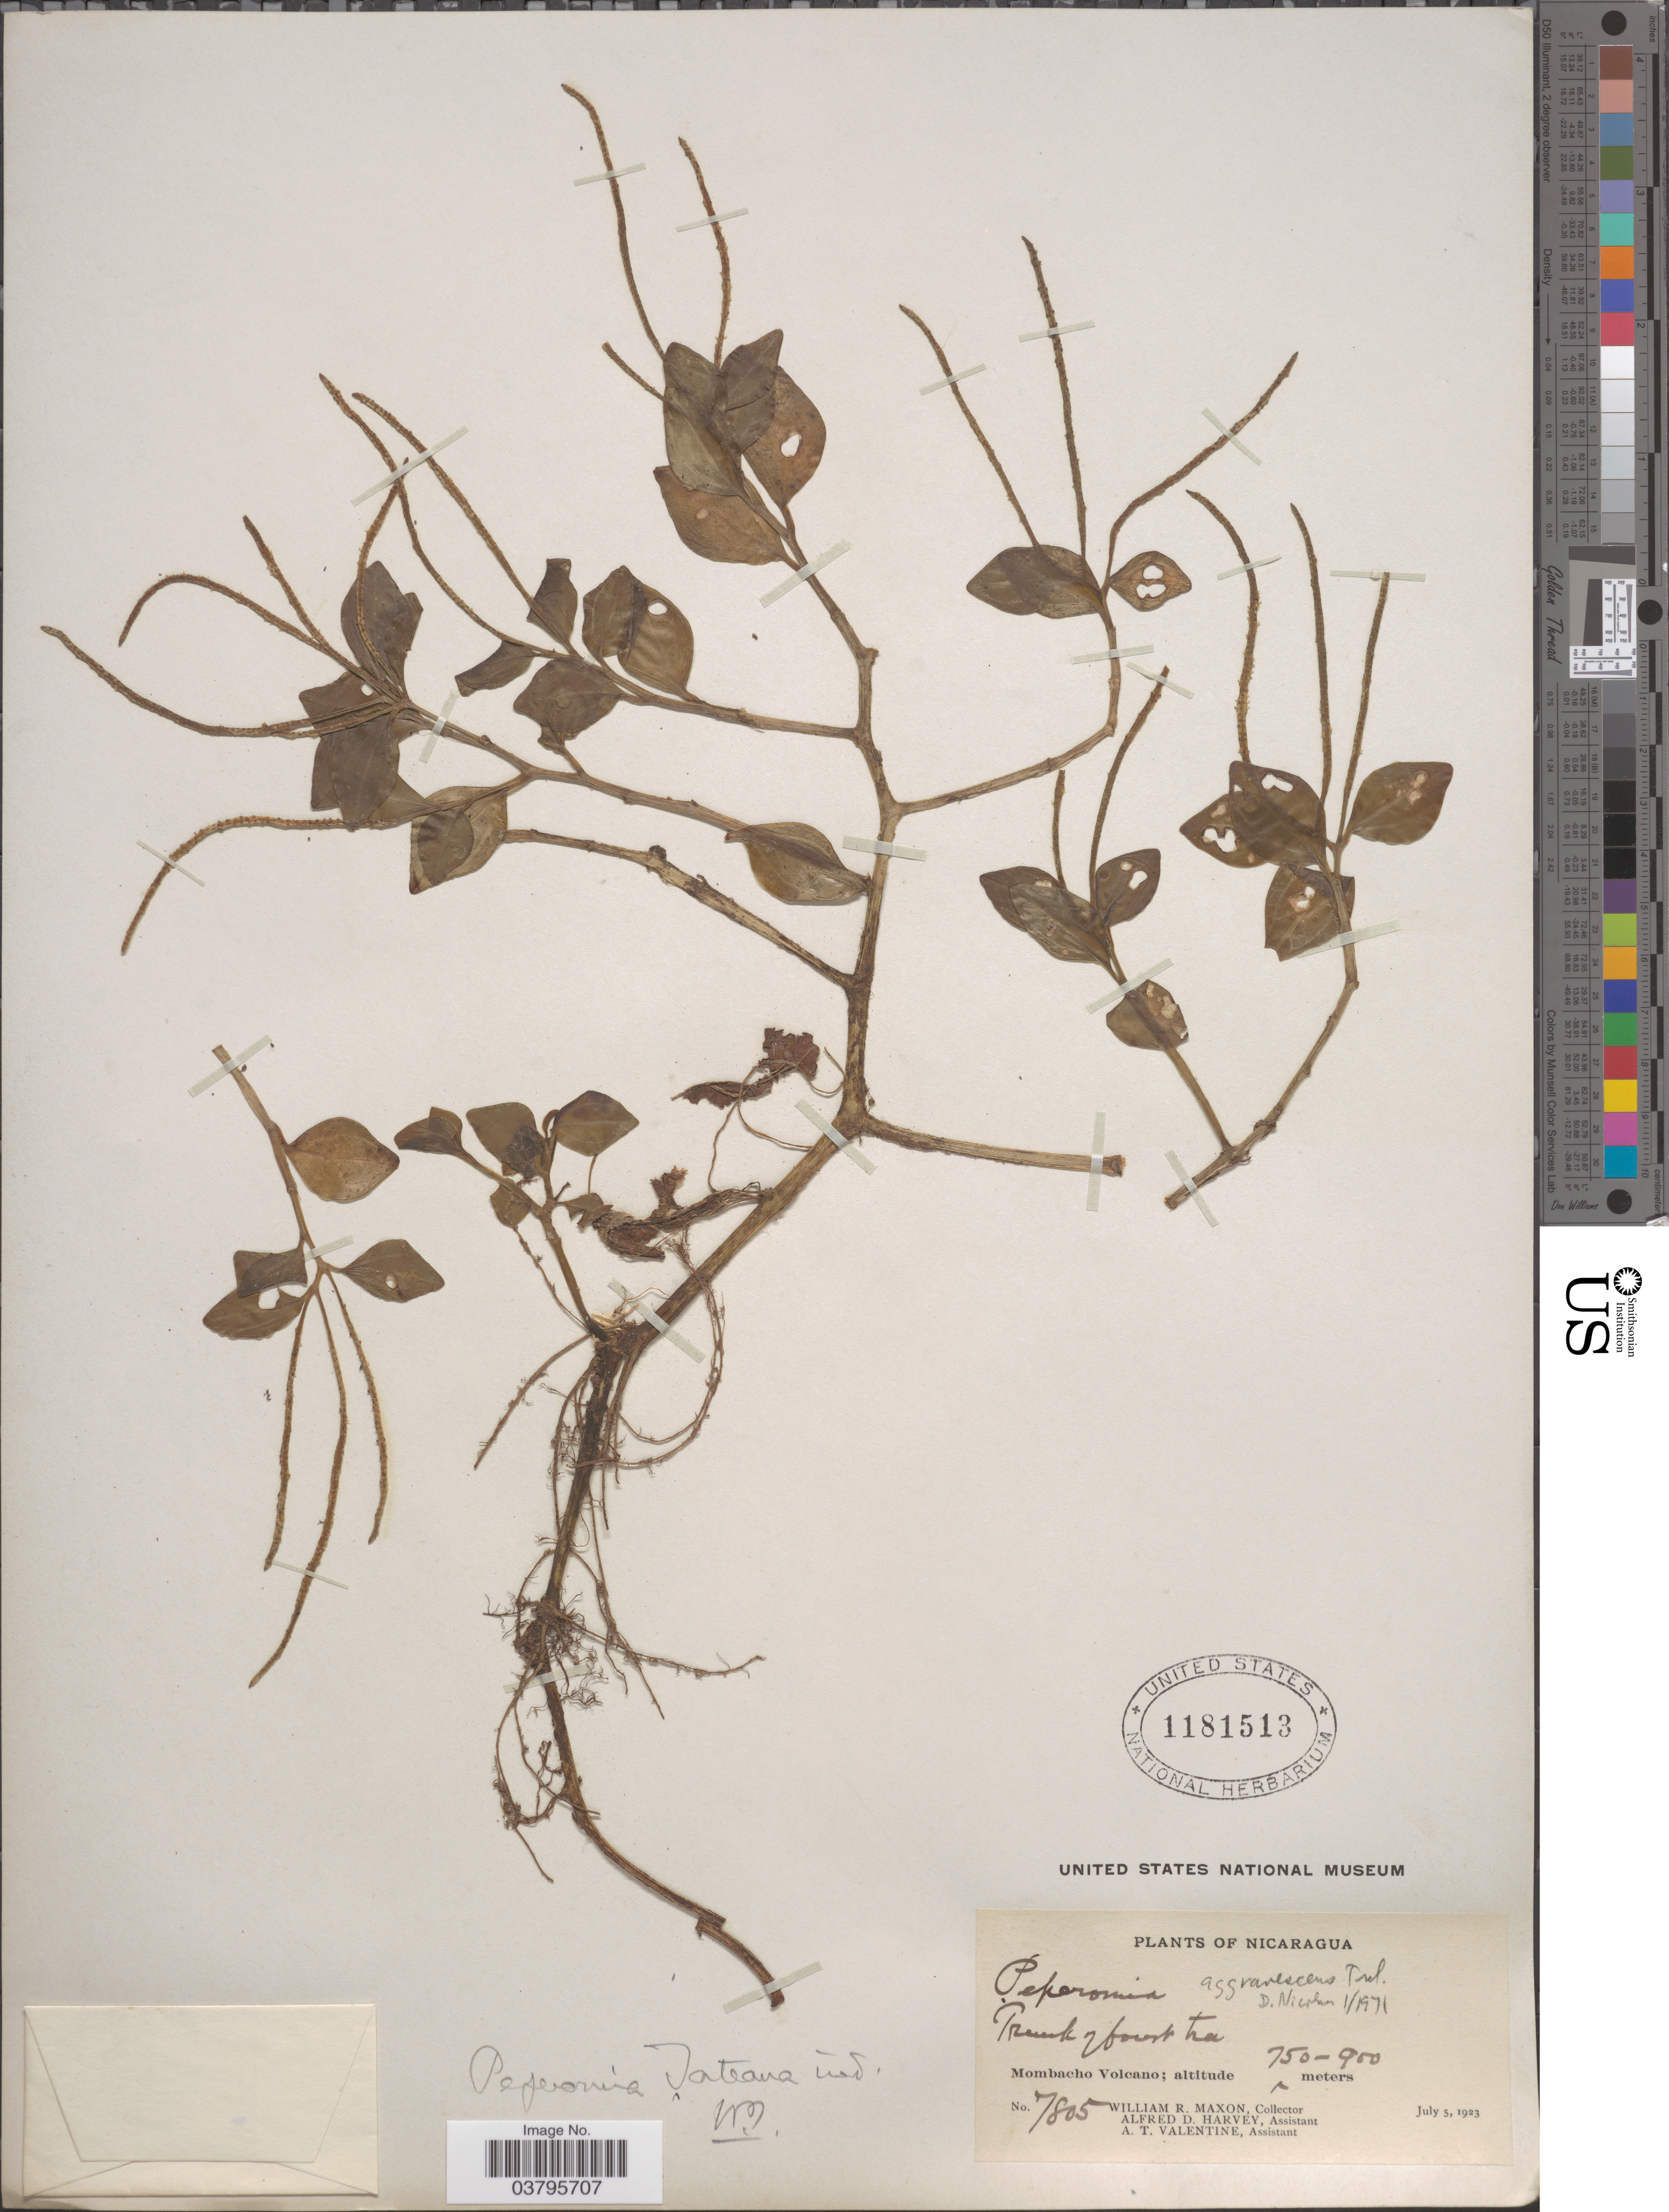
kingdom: Plantae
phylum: Tracheophyta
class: Magnoliopsida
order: Piperales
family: Piperaceae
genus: Peperomia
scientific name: Peperomia hylophila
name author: C. DC. in Pittier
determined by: Jiménez, José Estaban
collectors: W. R. Maxon, A. D. Harvey & A. Valentine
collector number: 7805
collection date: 1923-07-05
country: Nicaragua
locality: Mombacho Volcano.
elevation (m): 750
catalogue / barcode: US 1181513